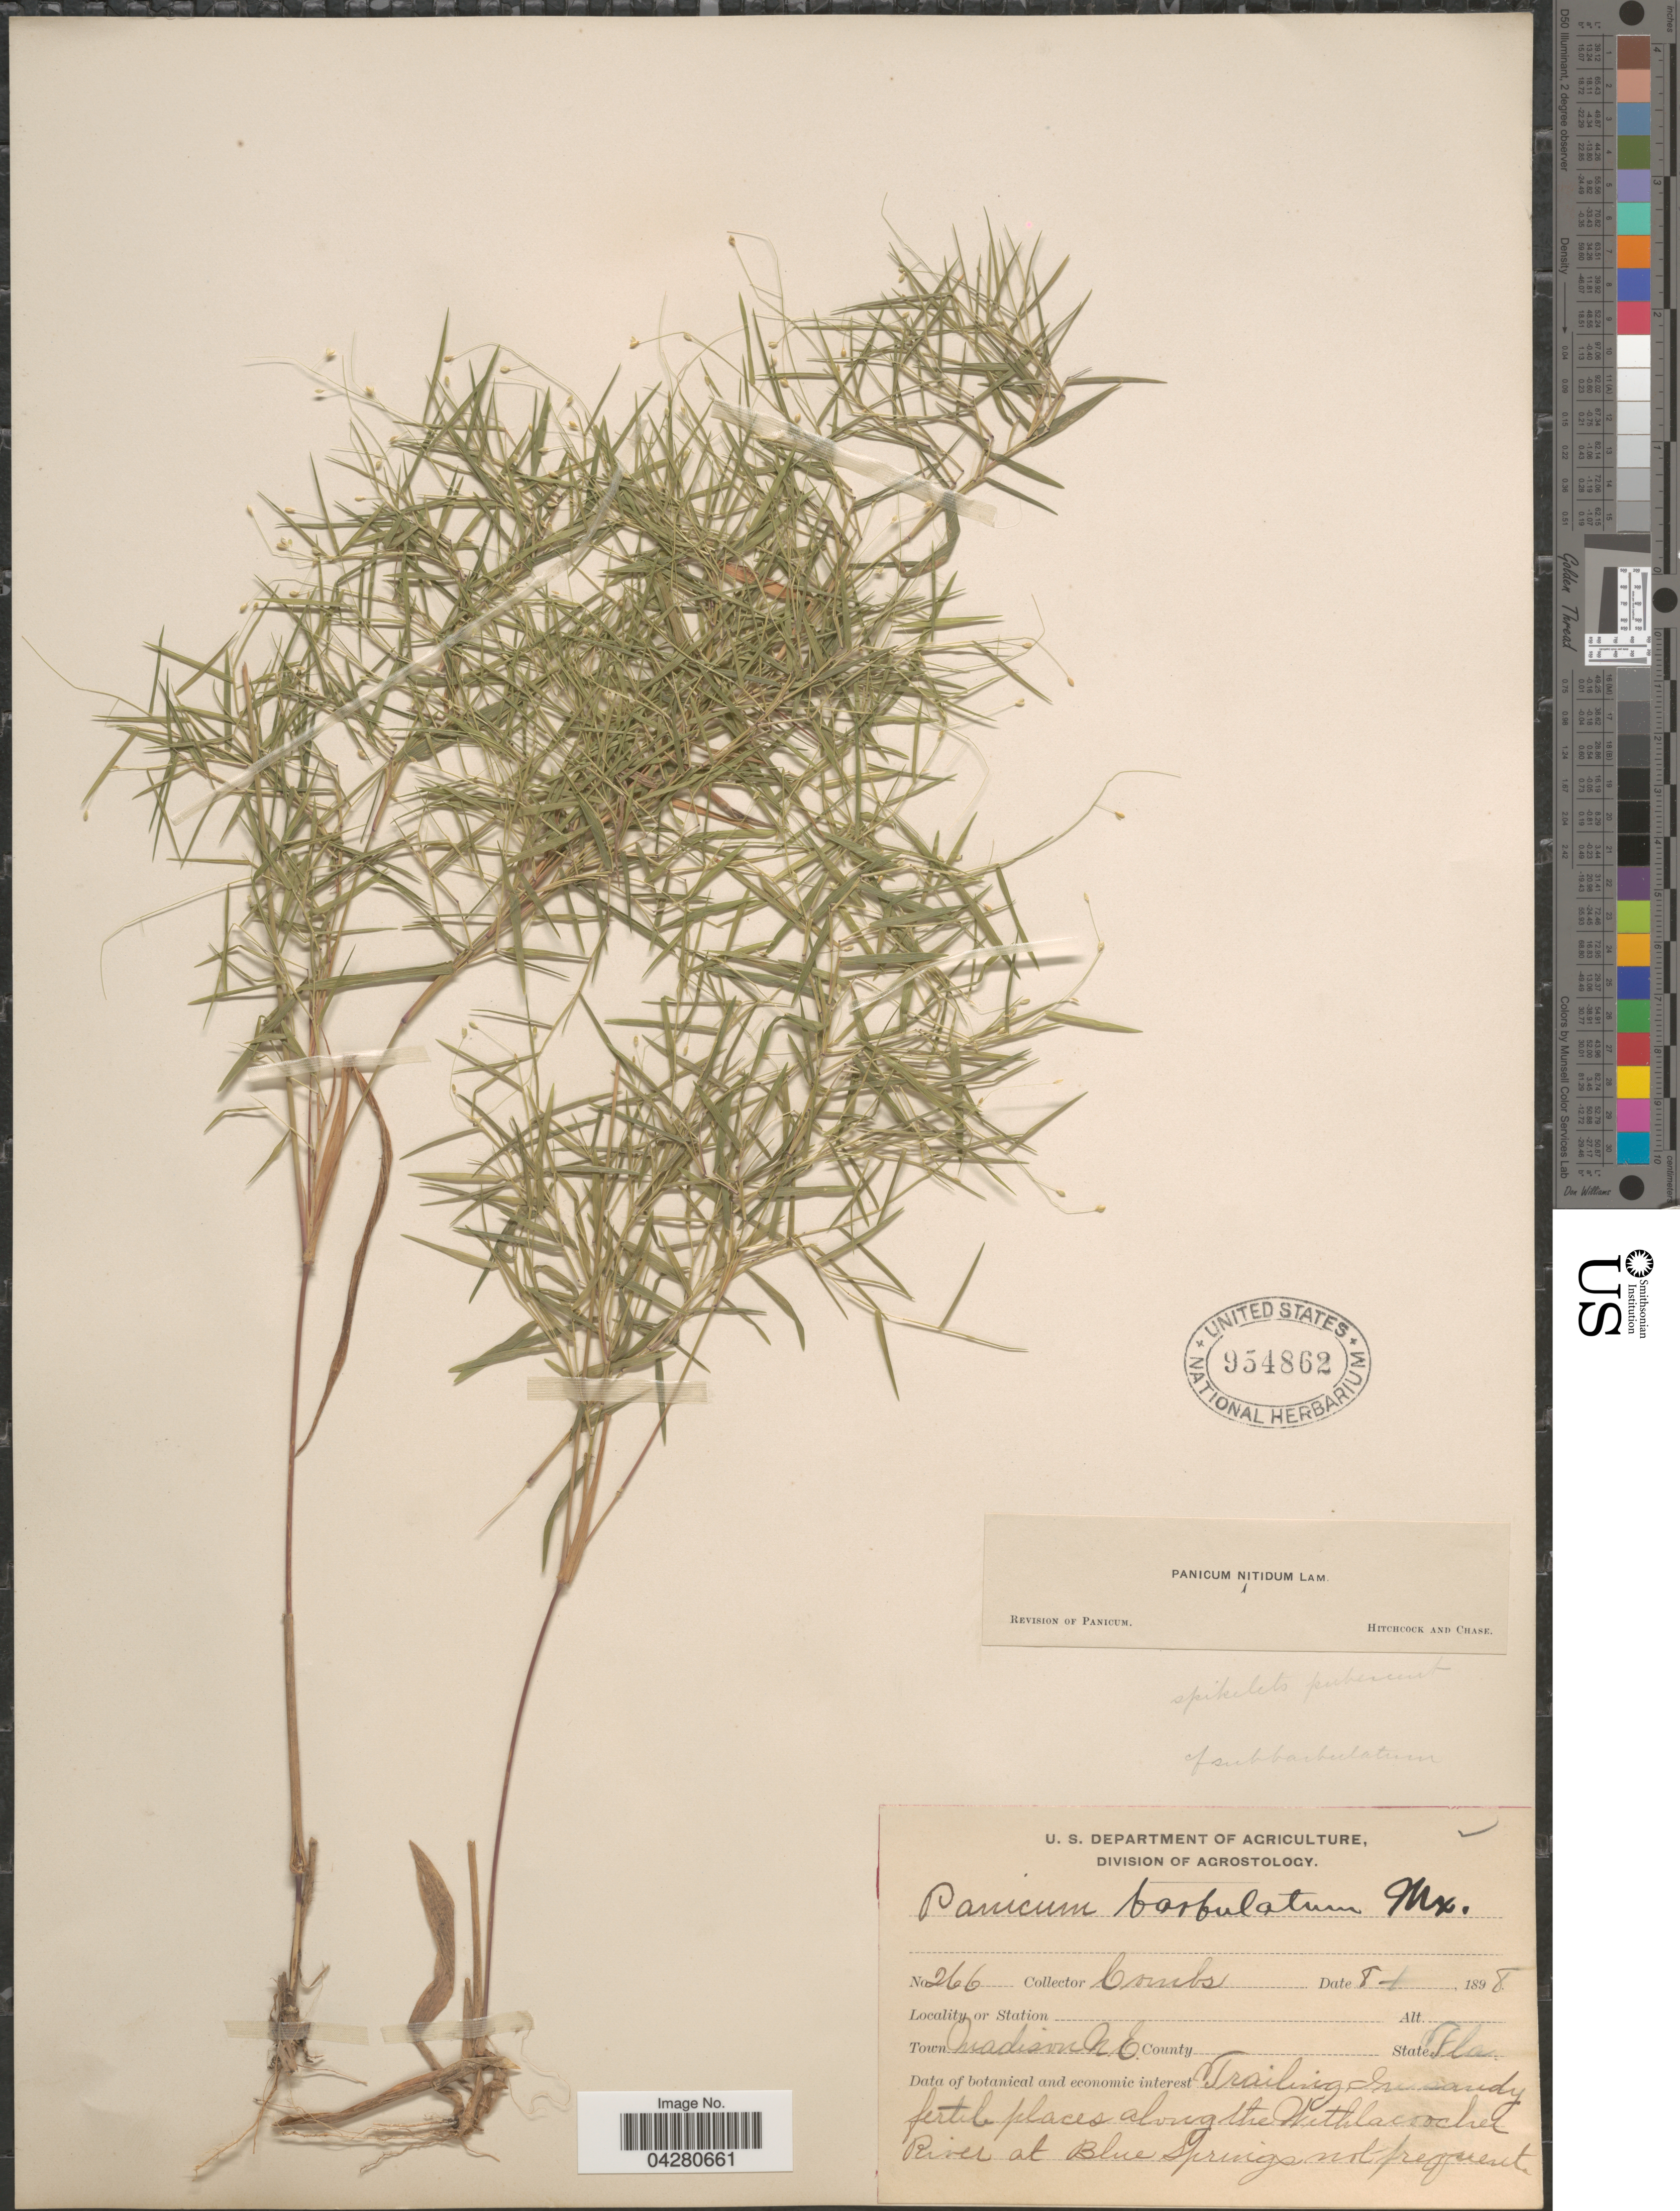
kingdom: Plantae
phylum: Tracheophyta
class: Liliopsida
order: Poales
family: Poaceae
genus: Dichanthelium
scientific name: Dichanthelium dichotomum var. dichotomum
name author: (L.) Gould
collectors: -. Combs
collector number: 266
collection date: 1898-08-01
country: United States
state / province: Florida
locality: Town Madison N.E. Along the Withlacoochee River at Blue Springs.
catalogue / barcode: US 954862